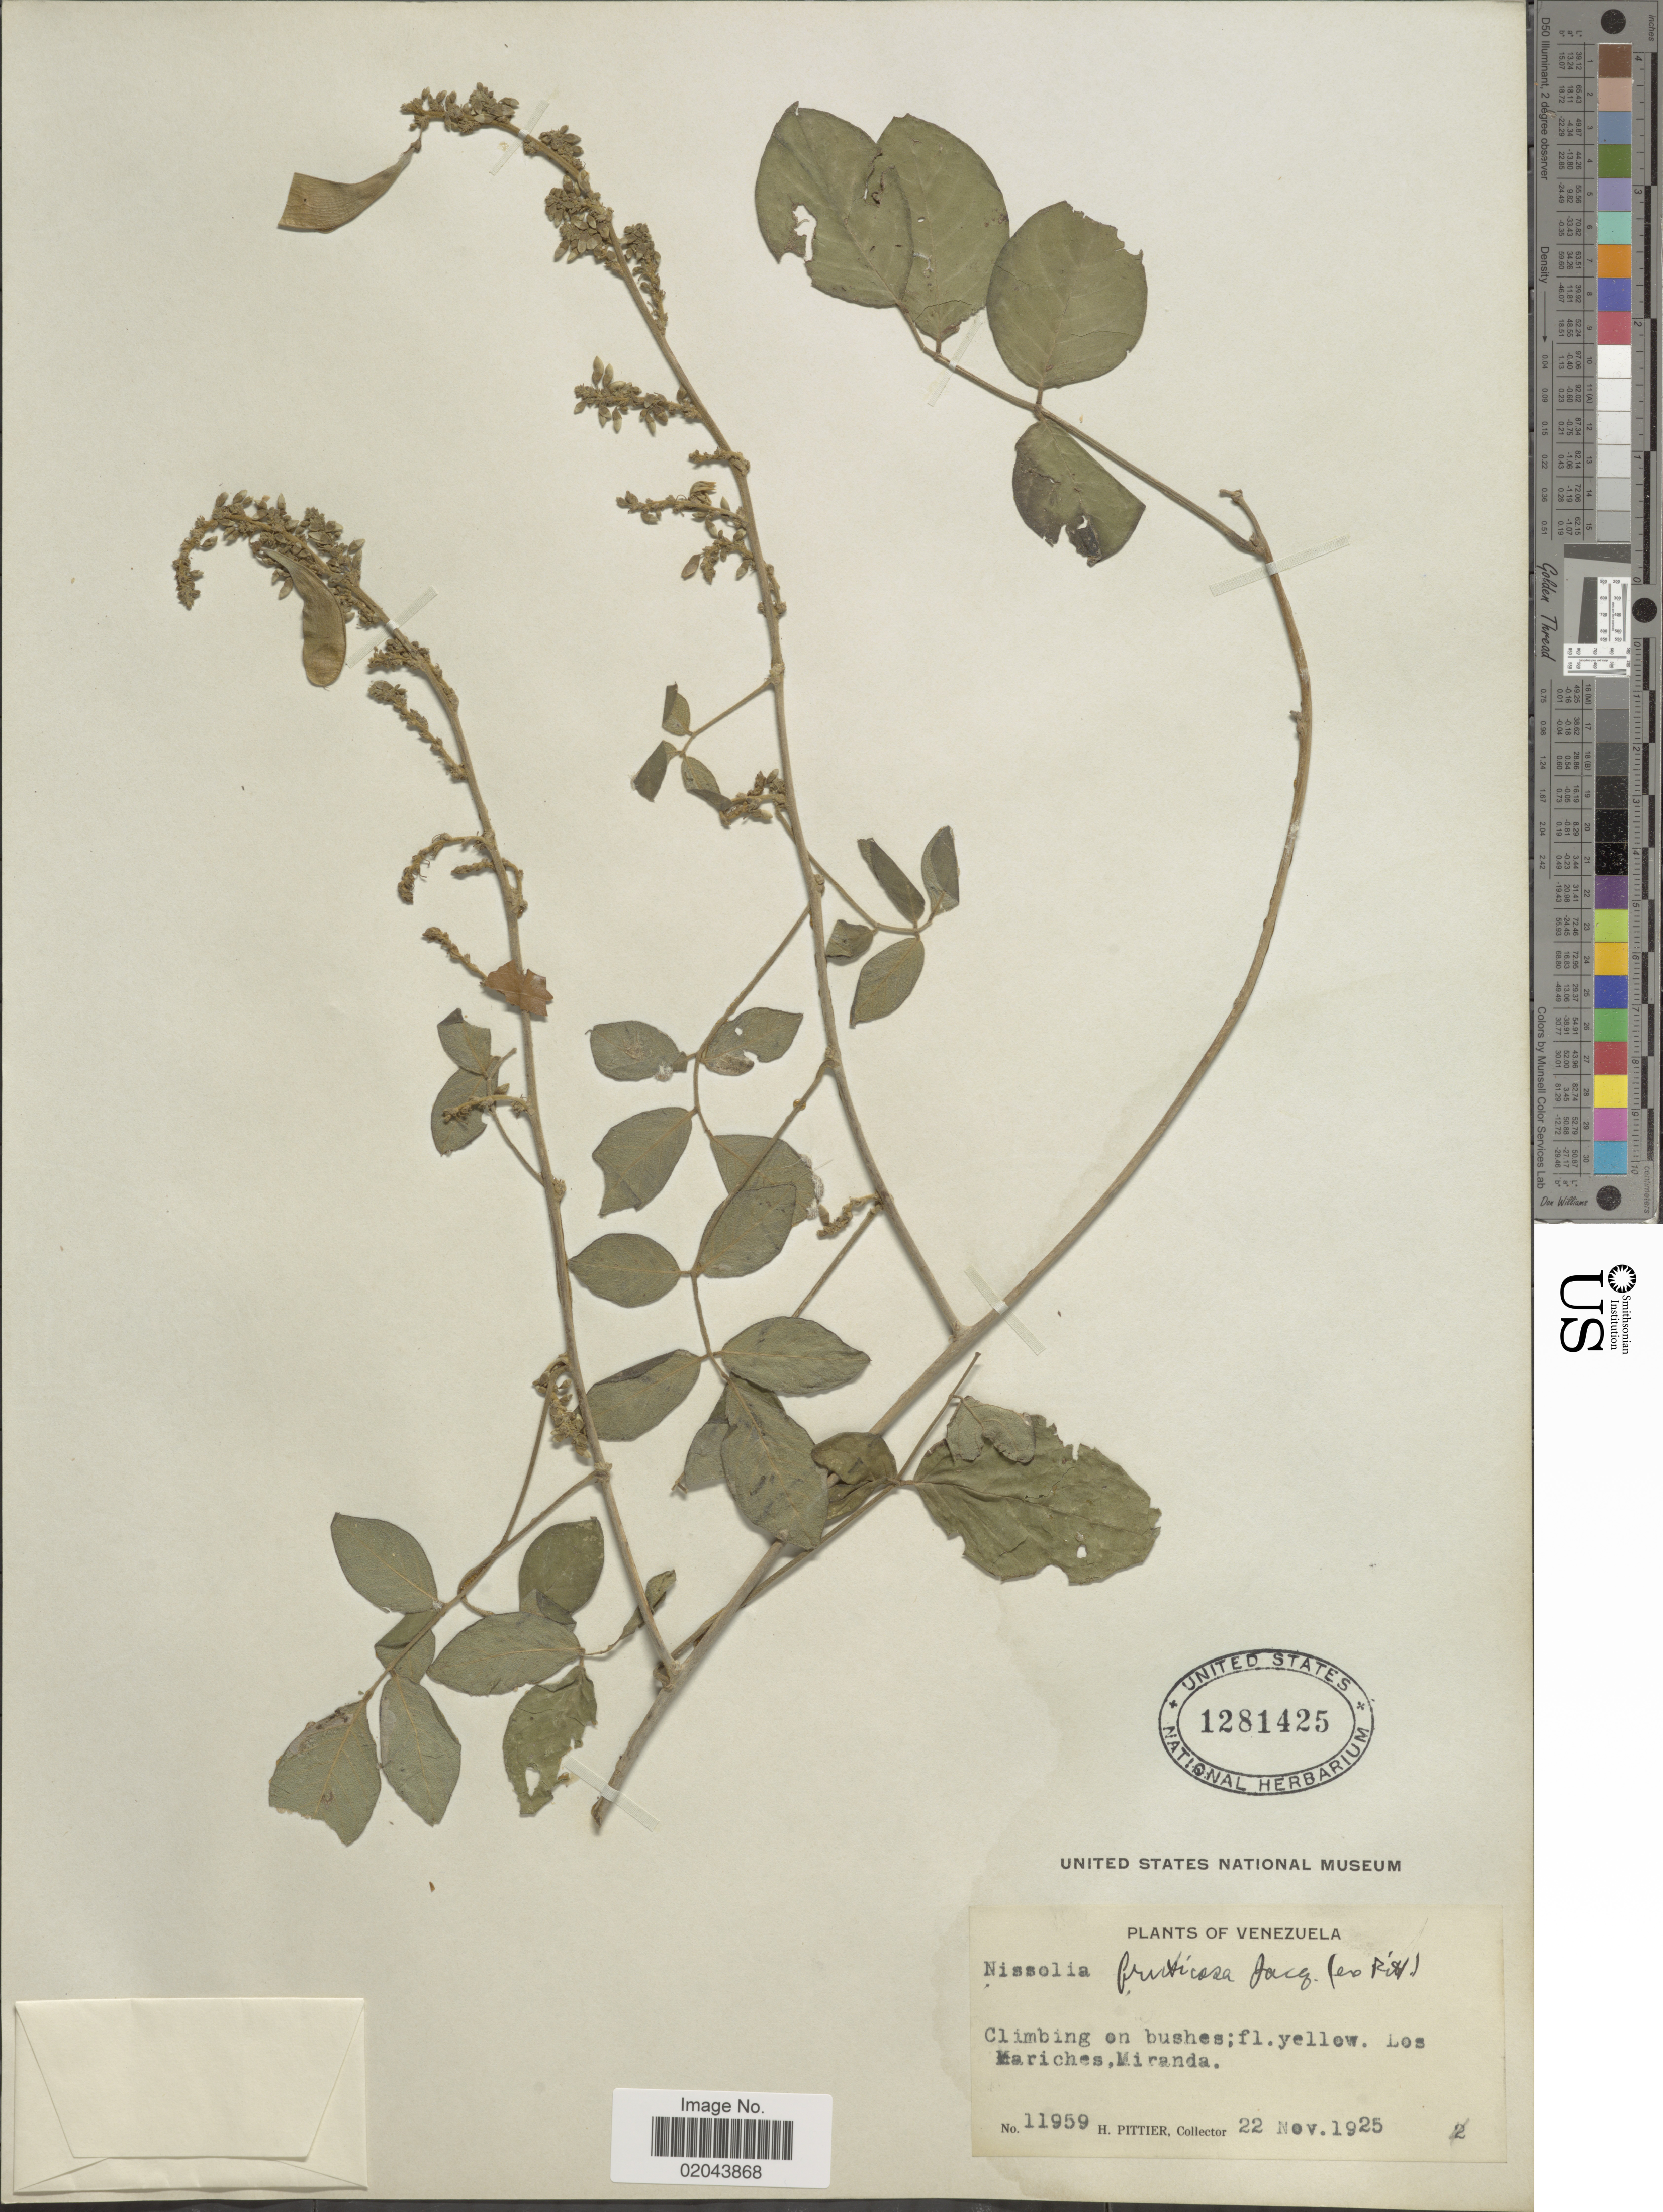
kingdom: Plantae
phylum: Tracheophyta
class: Magnoliopsida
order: Fabales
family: Fabaceae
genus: Nissolia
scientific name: Nissolia fruticosa var. fruticosa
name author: Jacq.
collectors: H. F. Pittier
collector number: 11959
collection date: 1925-11-22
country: Venezuela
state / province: Miranda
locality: Climbing on bushes, Los Mariches.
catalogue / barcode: US 1281425